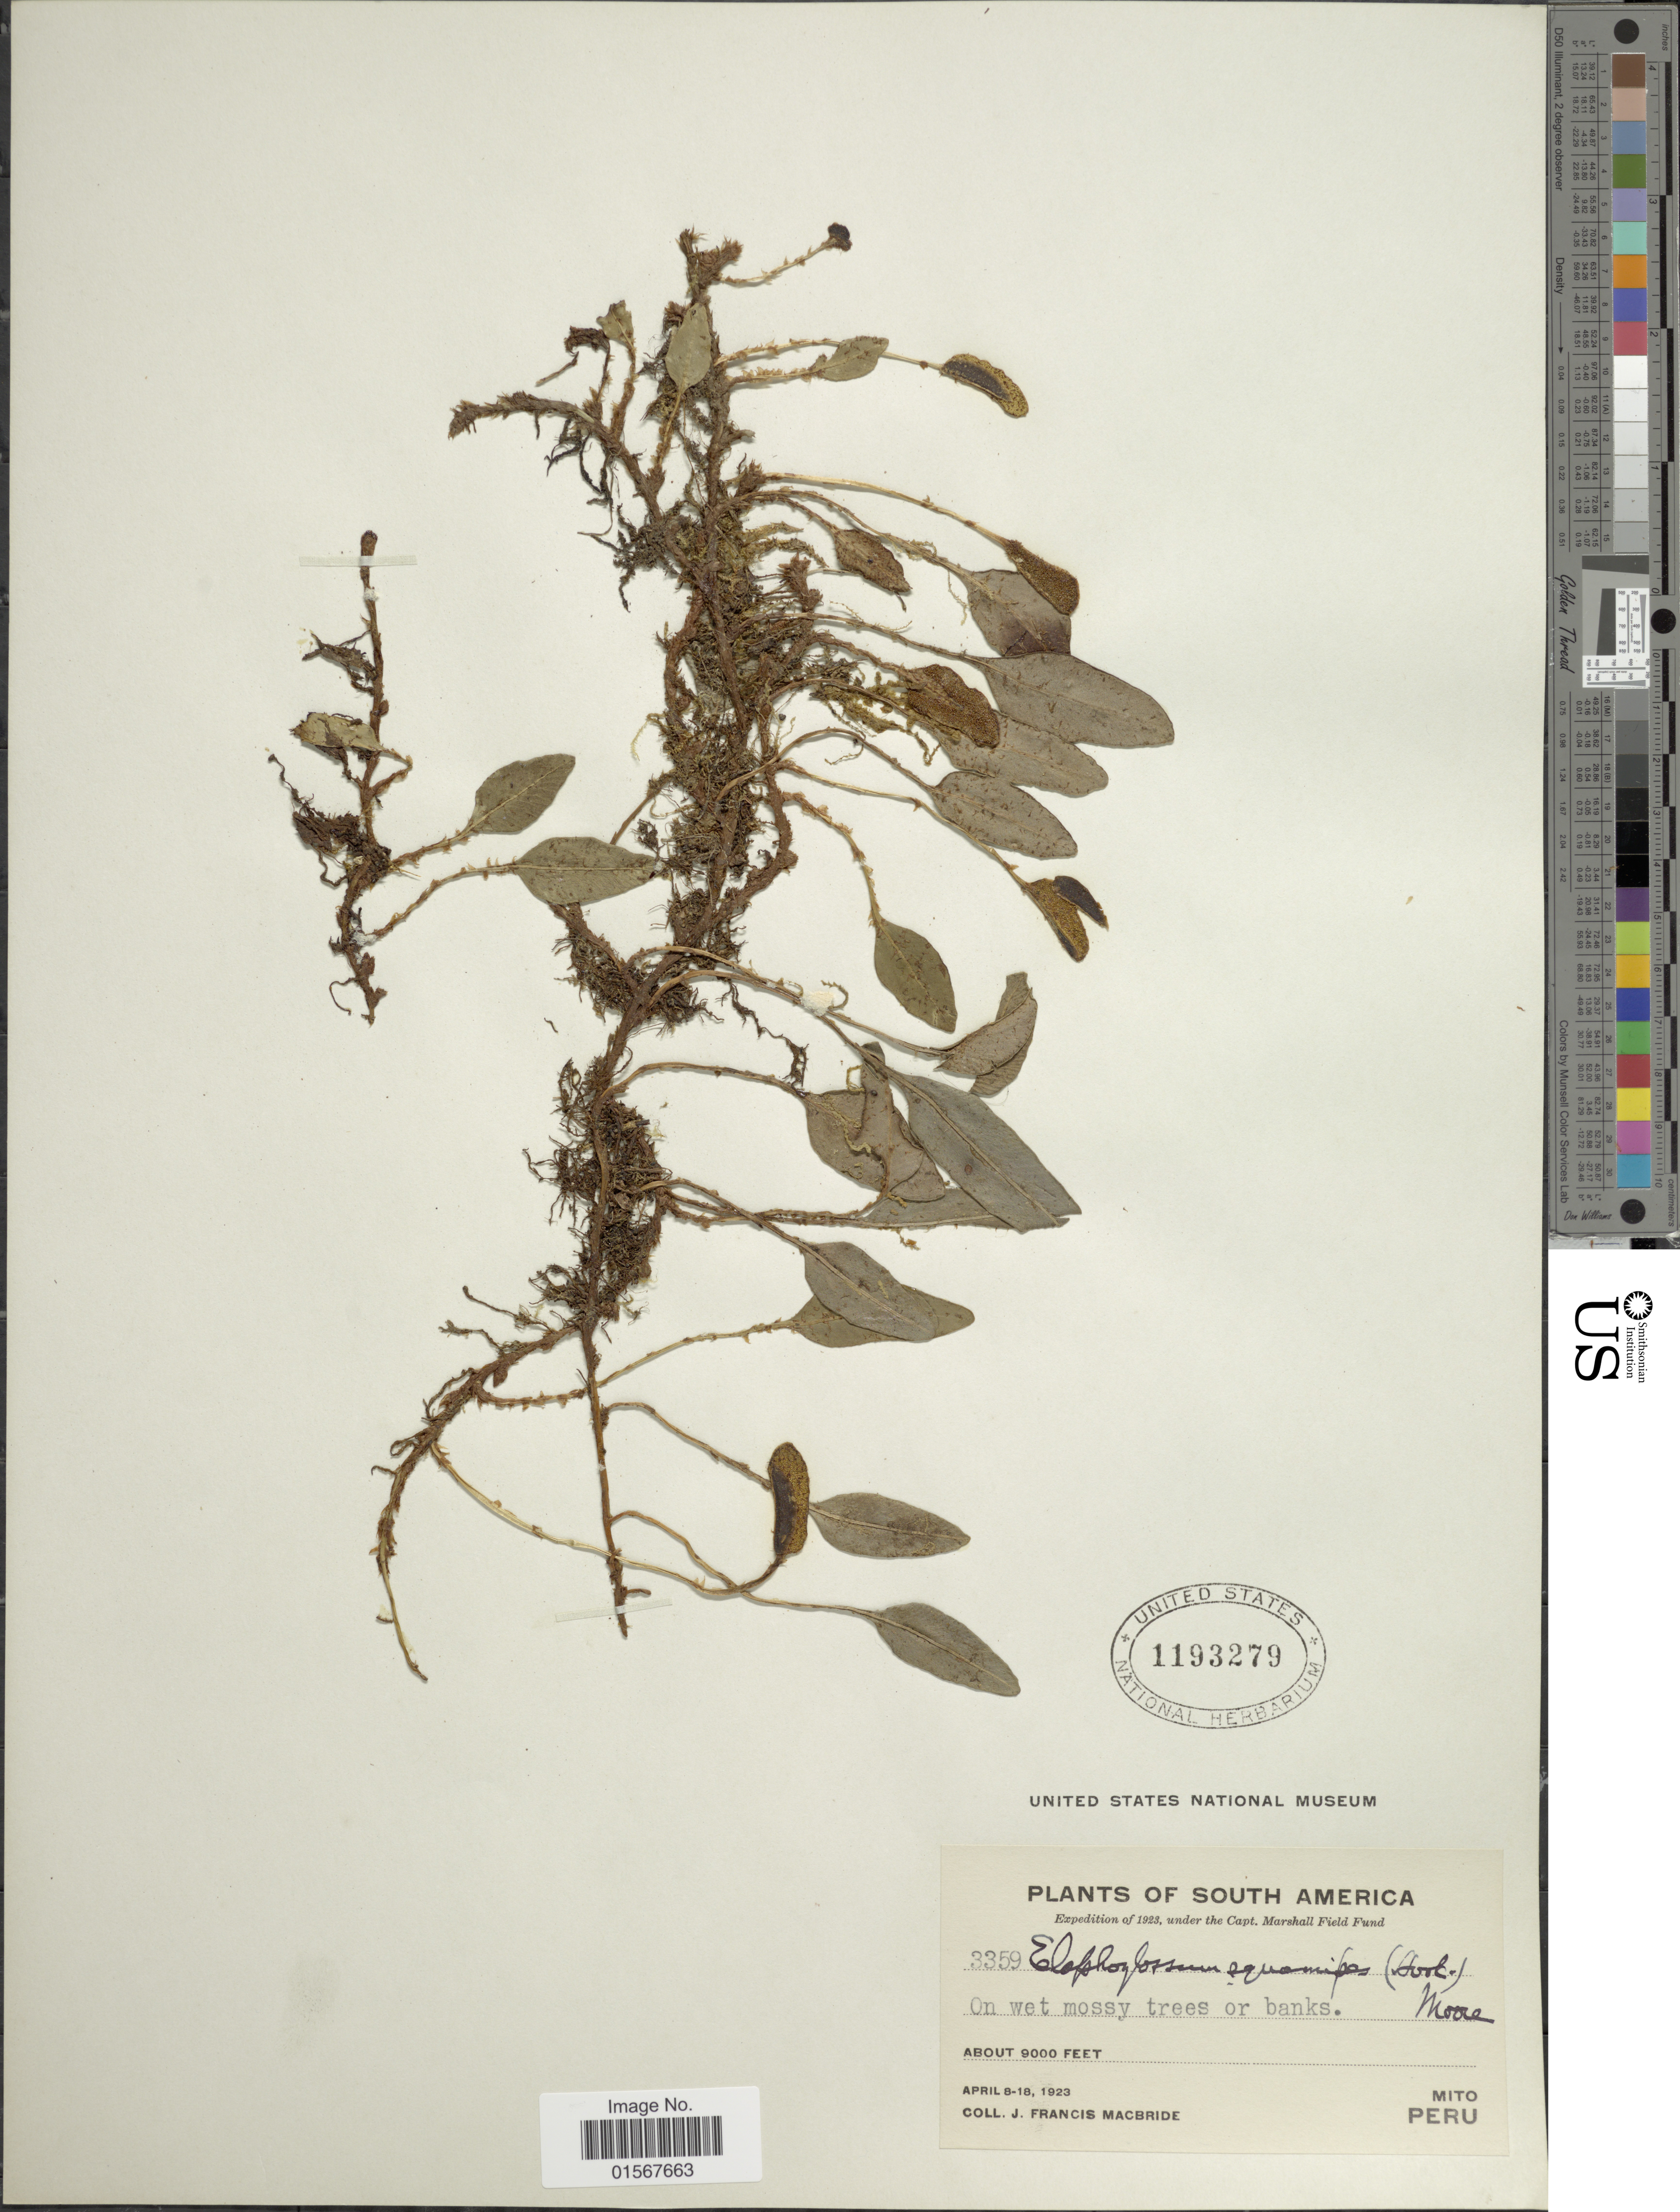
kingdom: Plantae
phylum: Tracheophyta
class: Polypodiopsida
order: Polypodiales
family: Dryopteridaceae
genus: Elaphoglossum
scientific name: Elaphoglossum squamipes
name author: (Hook.) T. Moore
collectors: J. F. Macbride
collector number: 3359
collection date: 1923-04-08/1923-04-19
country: Peru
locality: South America, Mito, Peru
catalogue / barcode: US 1193279